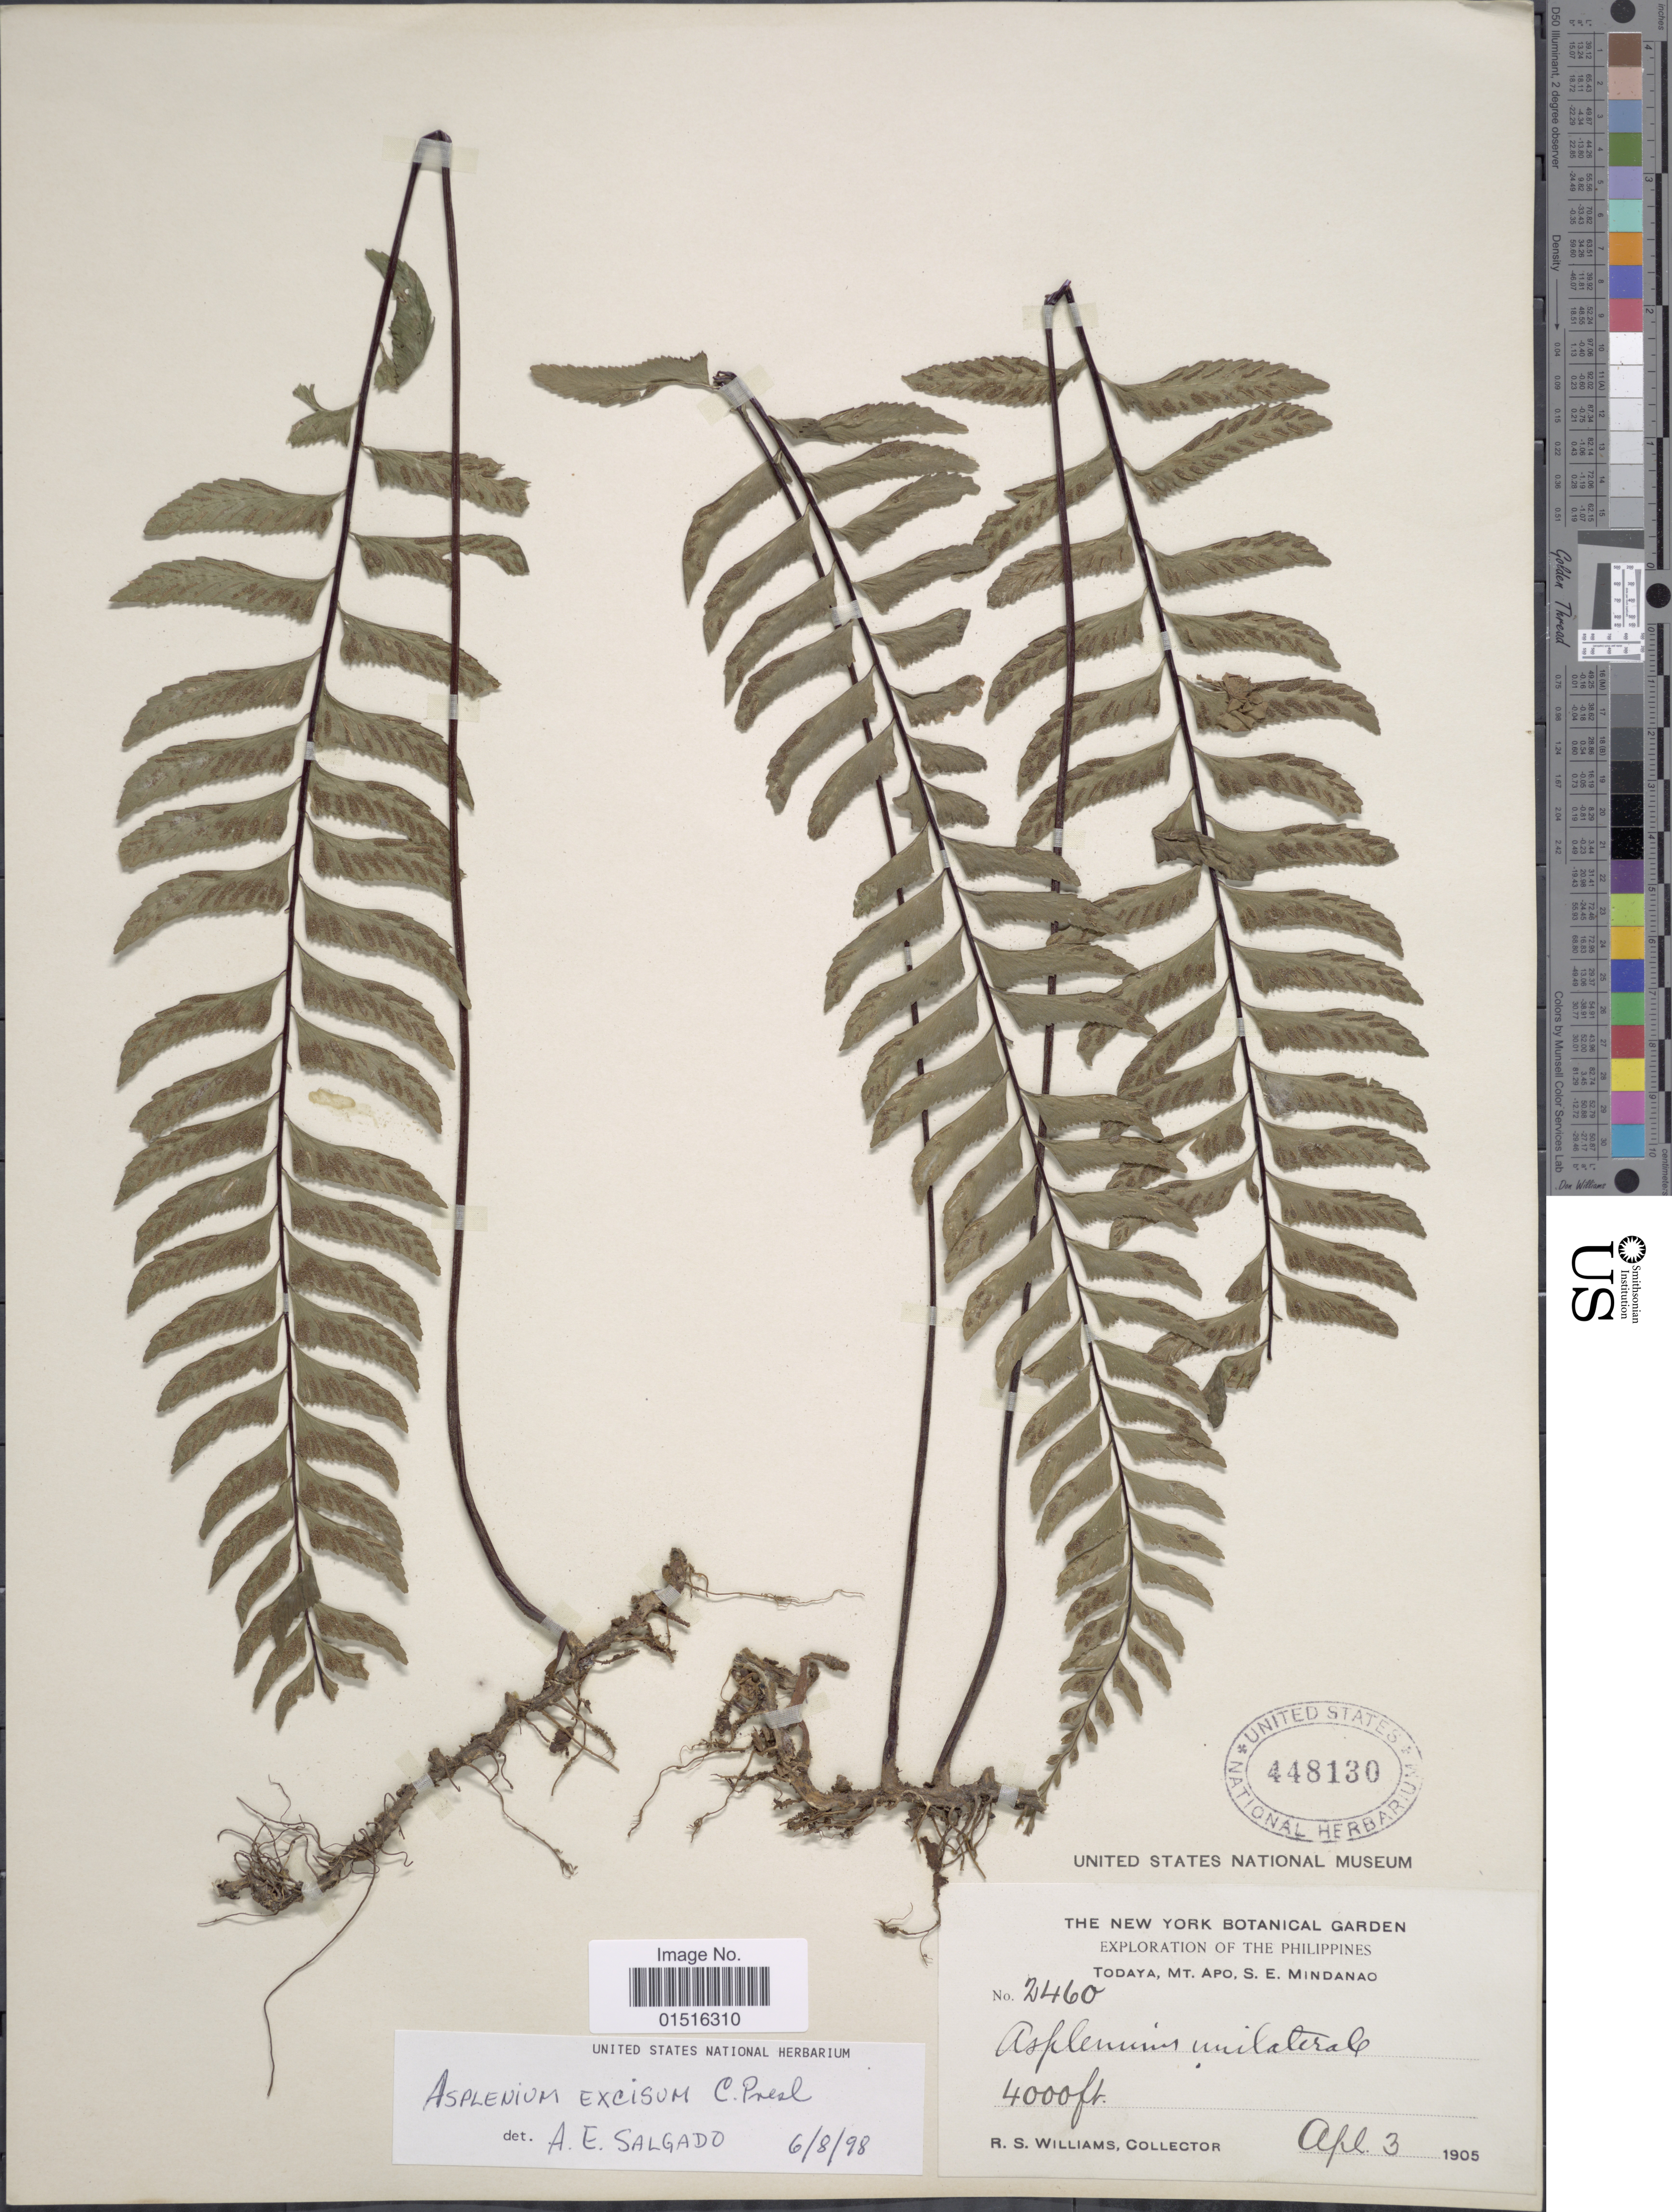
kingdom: Plantae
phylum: Tracheophyta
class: Polypodiopsida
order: Polypodiales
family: Aspleniaceae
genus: Hymenasplenium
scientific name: Hymenasplenium excisum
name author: C. Presl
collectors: R. S. Williams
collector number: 2460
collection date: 1905-04-03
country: Philippines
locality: Todaya, Mt. Apo, S. E. Mindanao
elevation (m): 1219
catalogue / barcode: US 448130